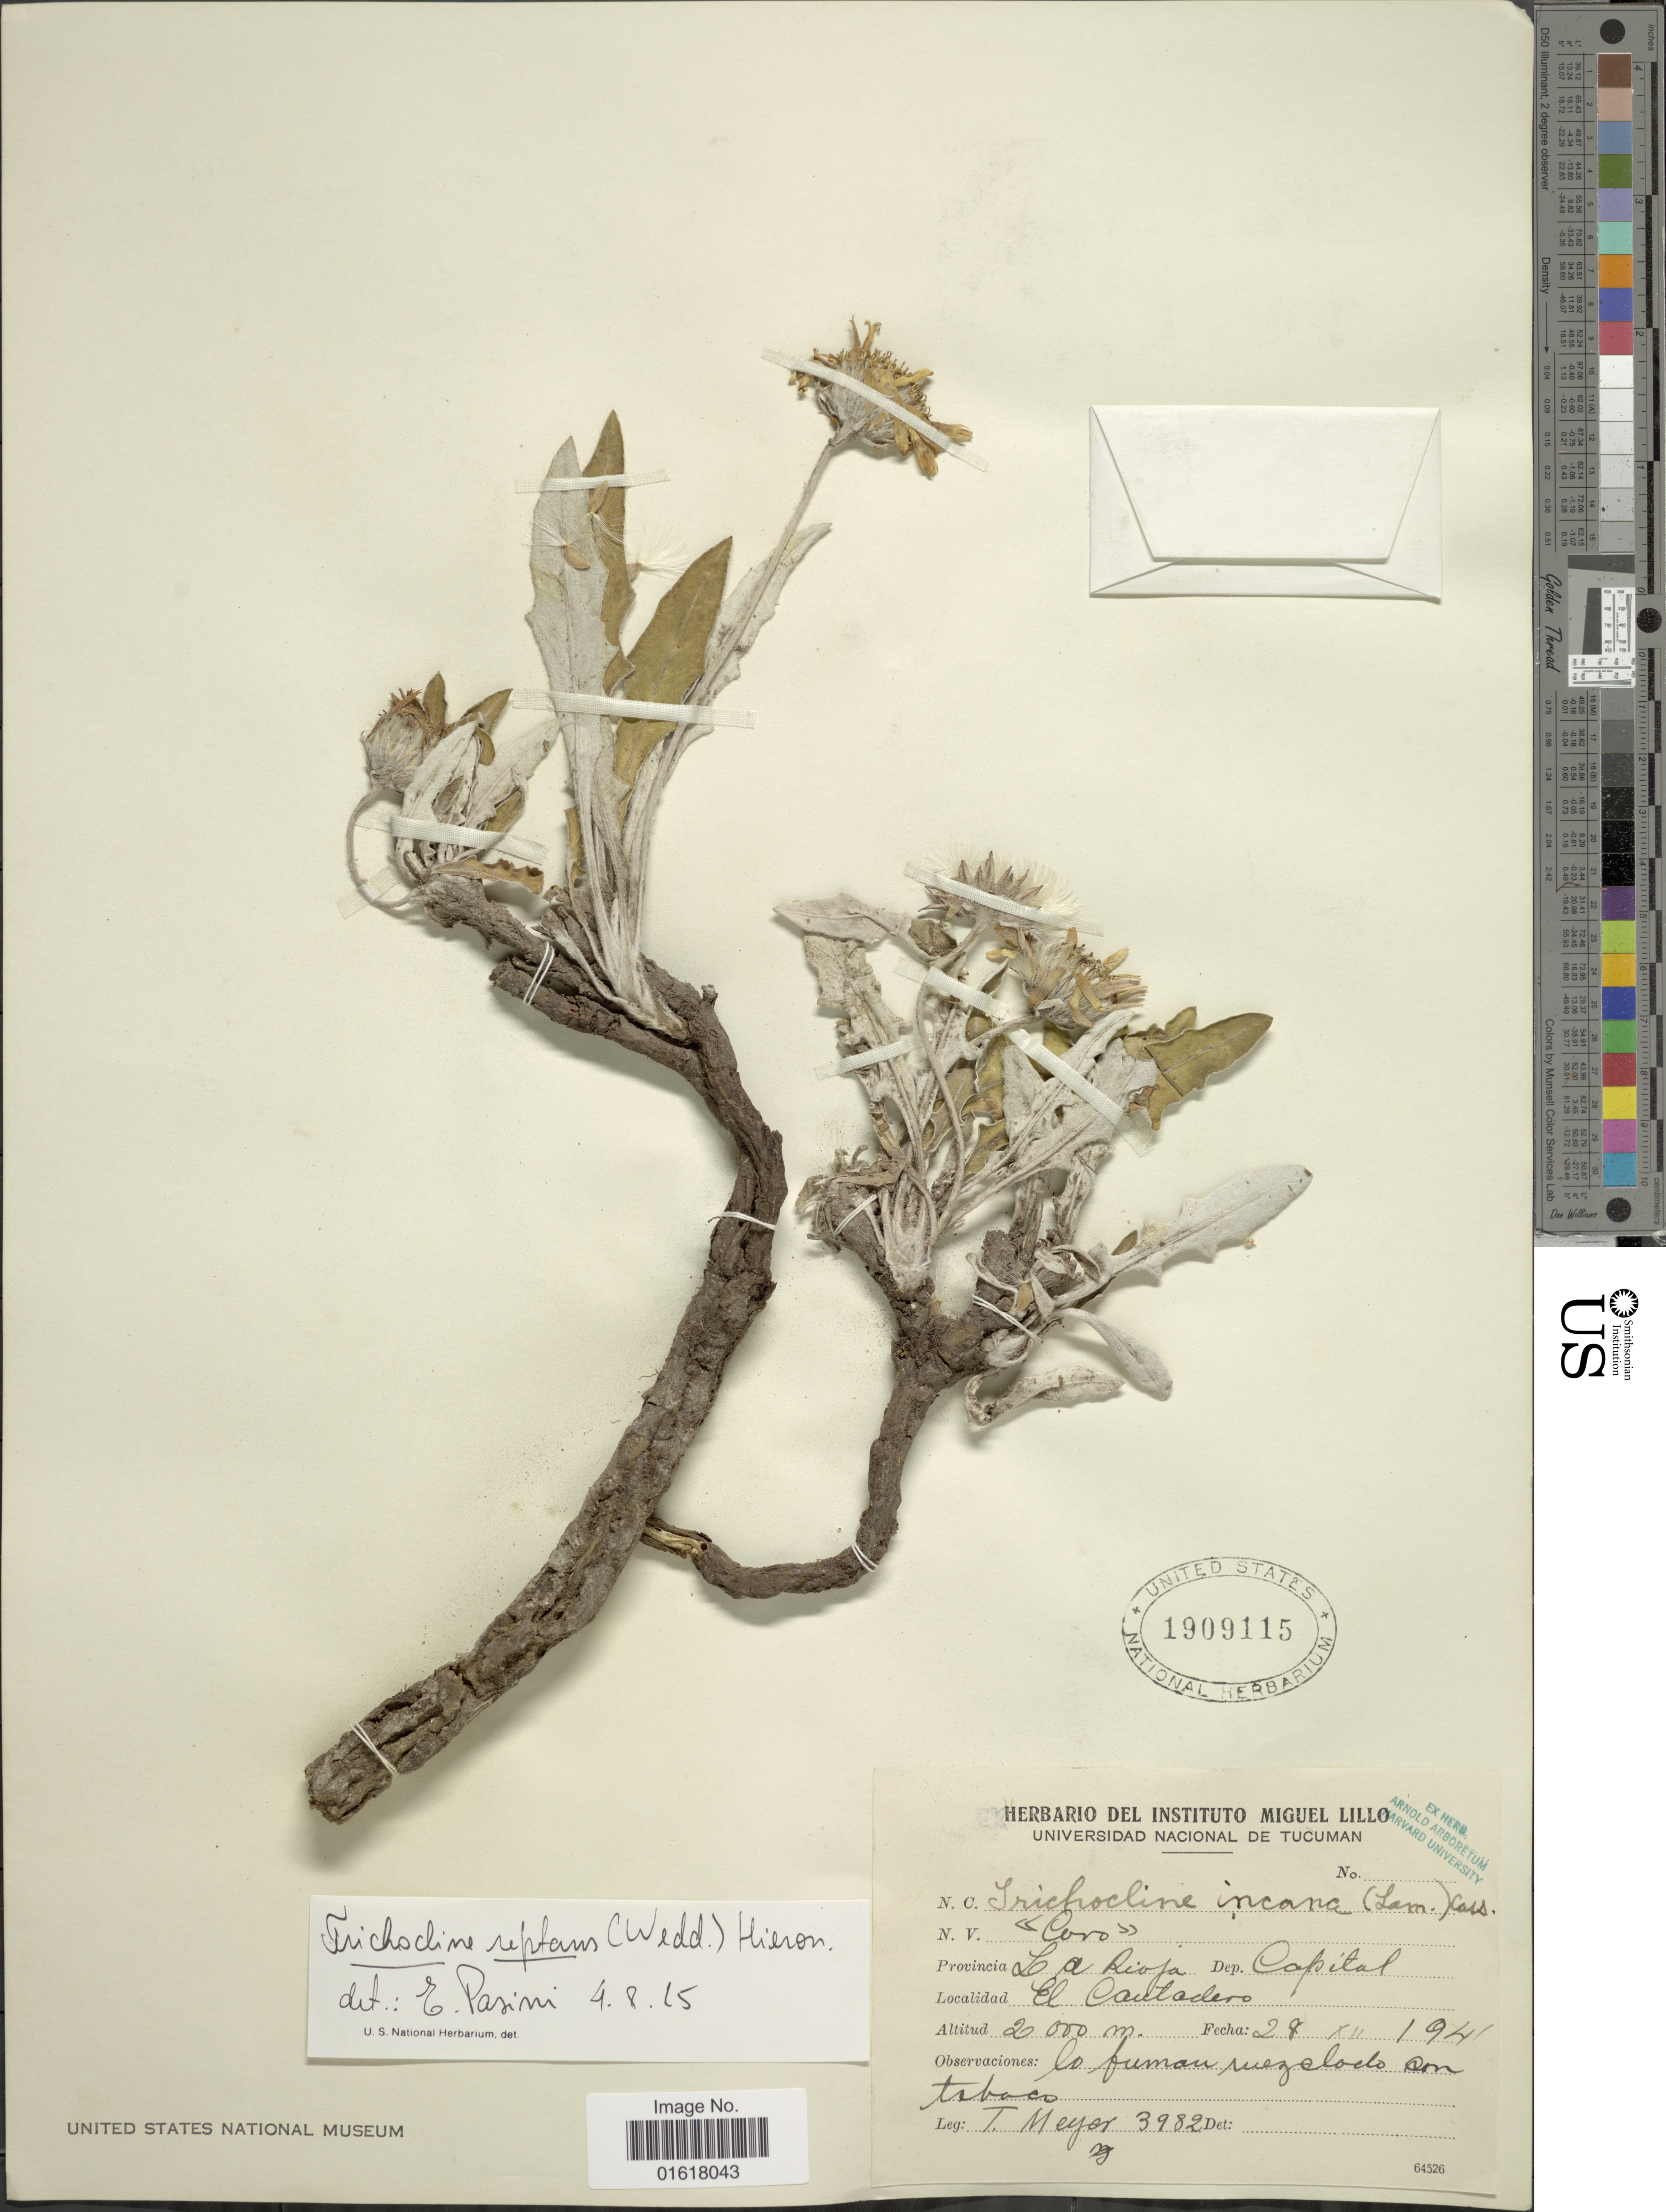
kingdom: Plantae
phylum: Tracheophyta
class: Magnoliopsida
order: Asterales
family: Asteraceae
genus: Trichocline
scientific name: Trichocline reptans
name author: (Wedd.) Hieron.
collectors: T. Meyer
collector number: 3982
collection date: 1941-12-29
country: Argentina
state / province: La Rioja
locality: Dep. Capital. El Cautadero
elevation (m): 2000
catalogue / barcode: US 1909115